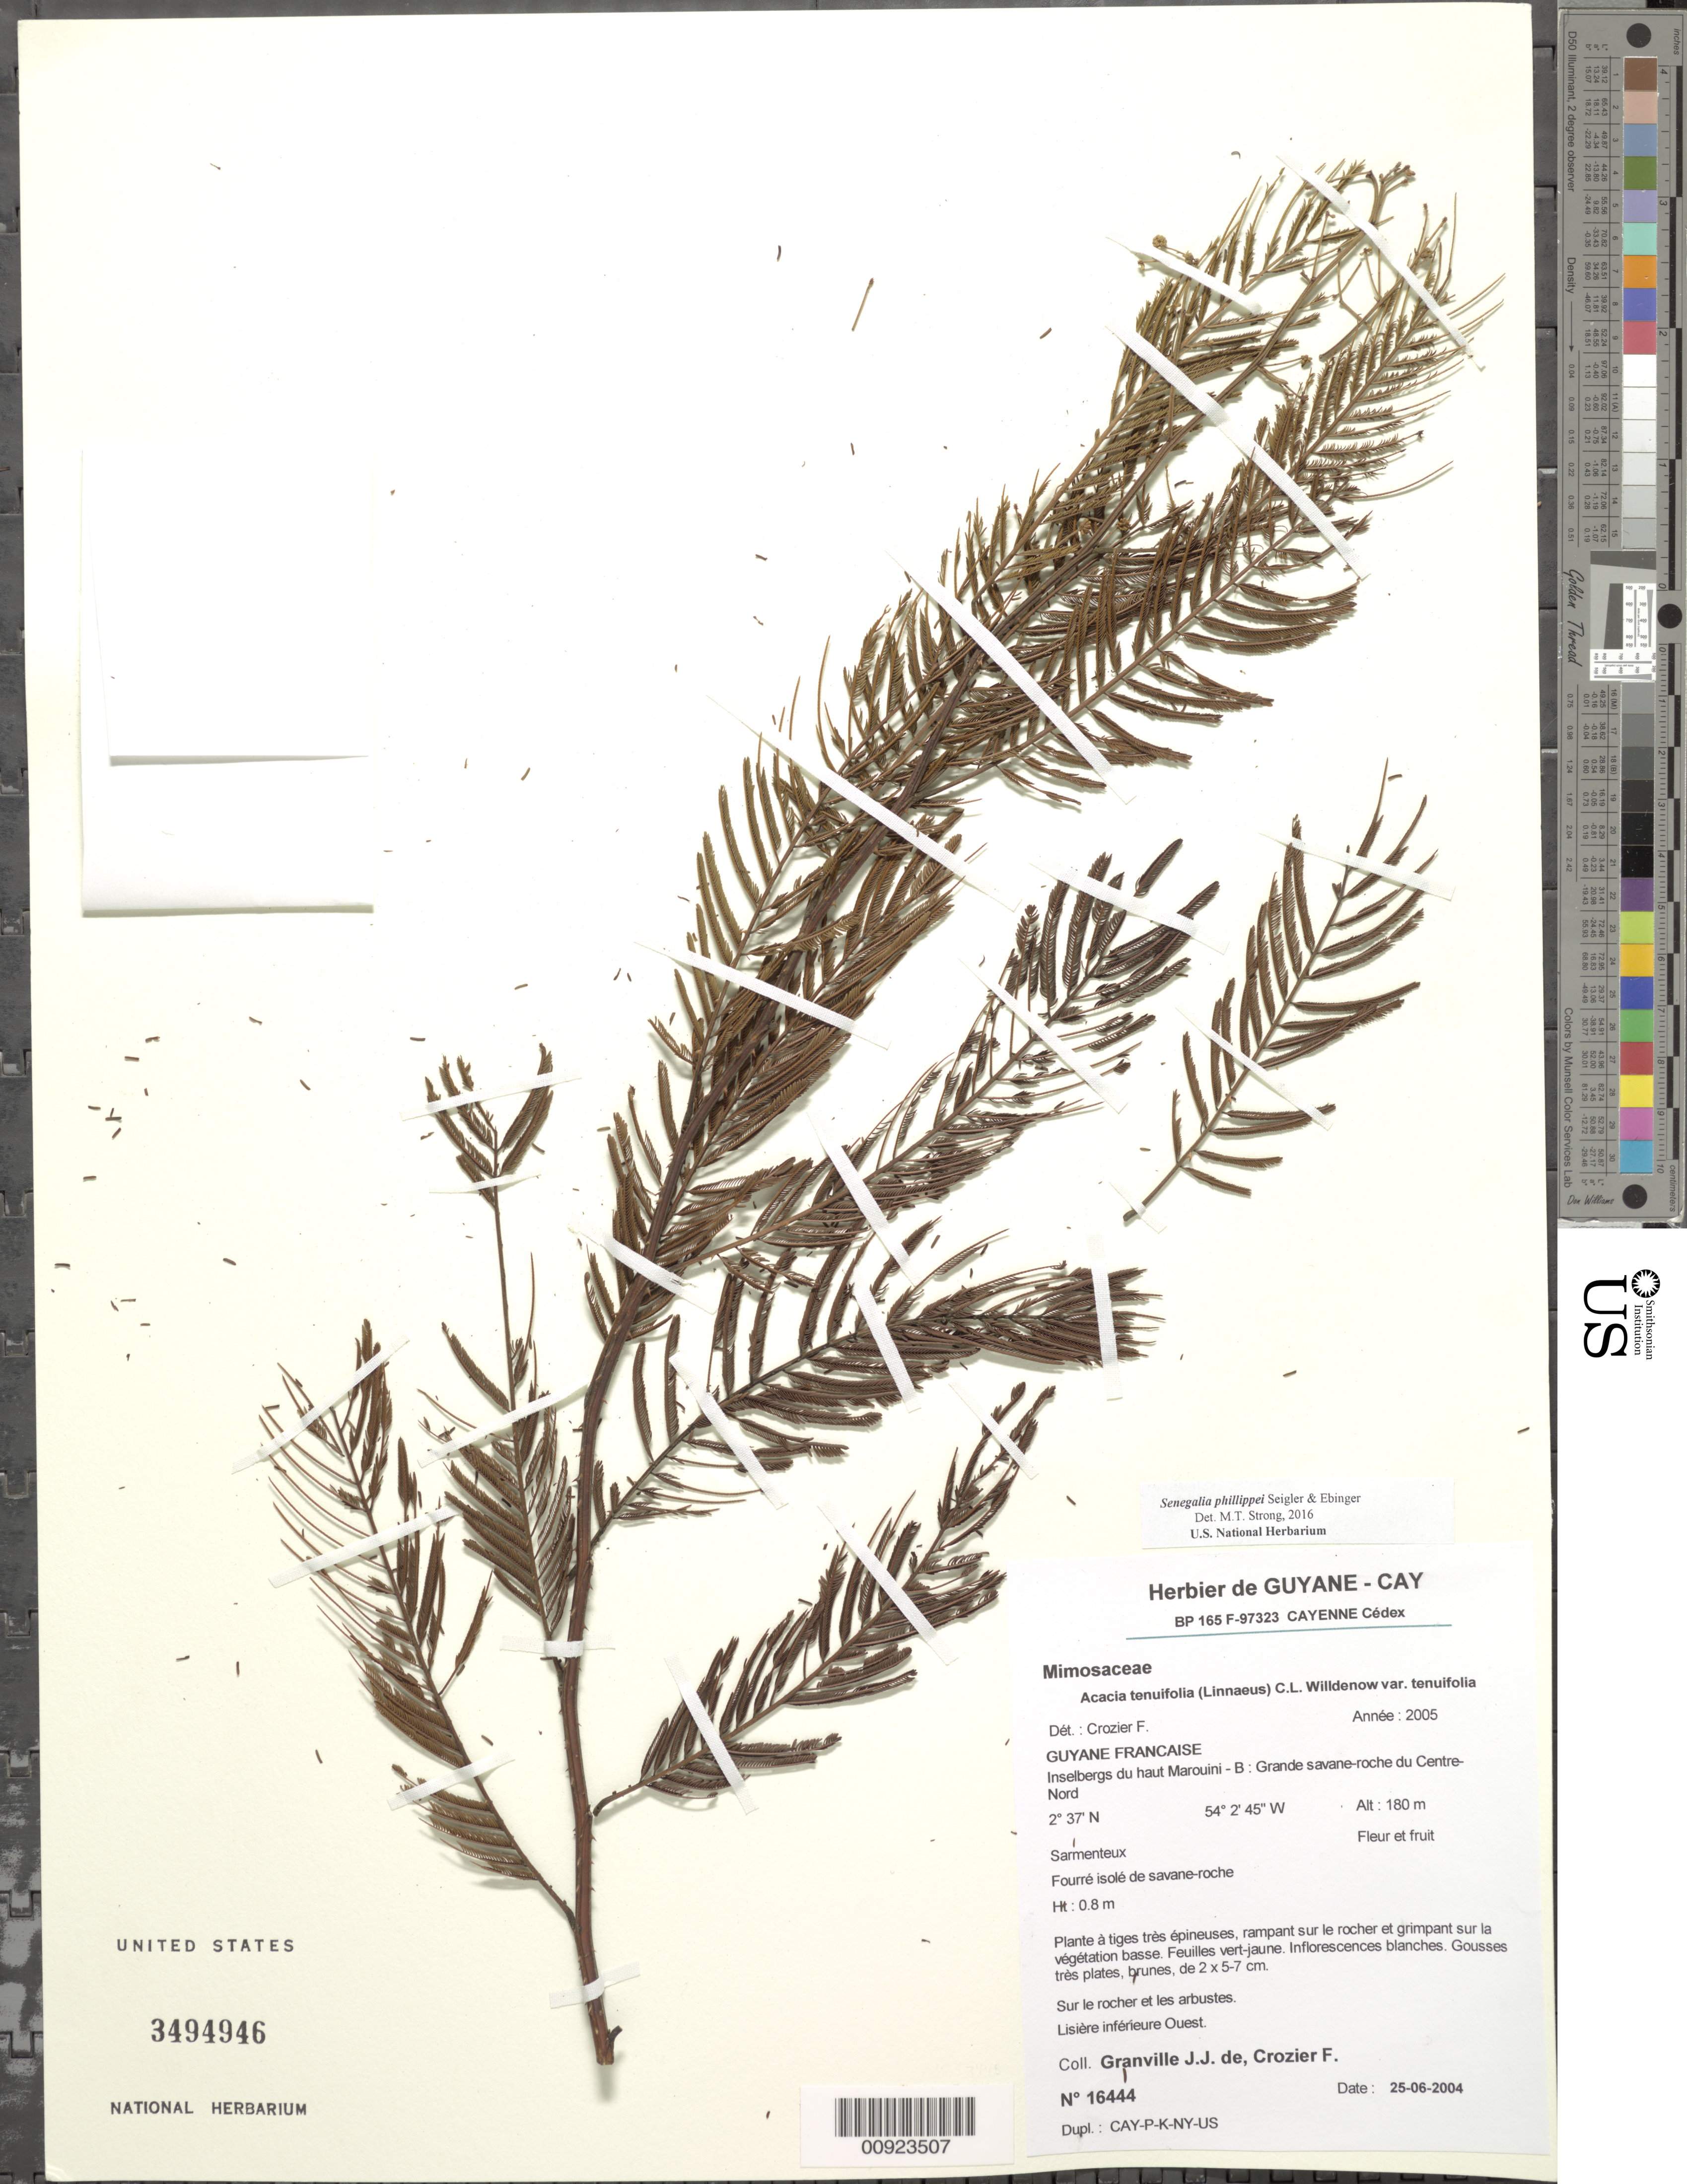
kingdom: Plantae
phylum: Tracheophyta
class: Magnoliopsida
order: Fabales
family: Fabaceae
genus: Senegalia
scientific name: Senegalia phillippei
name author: Seigler & Ebinger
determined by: Strong, M. T., (US), Smithsonian Institution - National Museum of Natural History (UNITED STATES)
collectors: J.-J. de Granville & F. Crozier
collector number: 16444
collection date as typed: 25-Jun-04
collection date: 2004-06-25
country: French Guiana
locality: Haut Marouini-B; Grande savane-roche du Centre-Nord; lisiere inferieure Ouest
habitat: Fourre isole de savane-roche. Sur le rocher et les arbustes; rampant sur le rocher et grimpant sur la vegetation basse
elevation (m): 180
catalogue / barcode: US 3494946